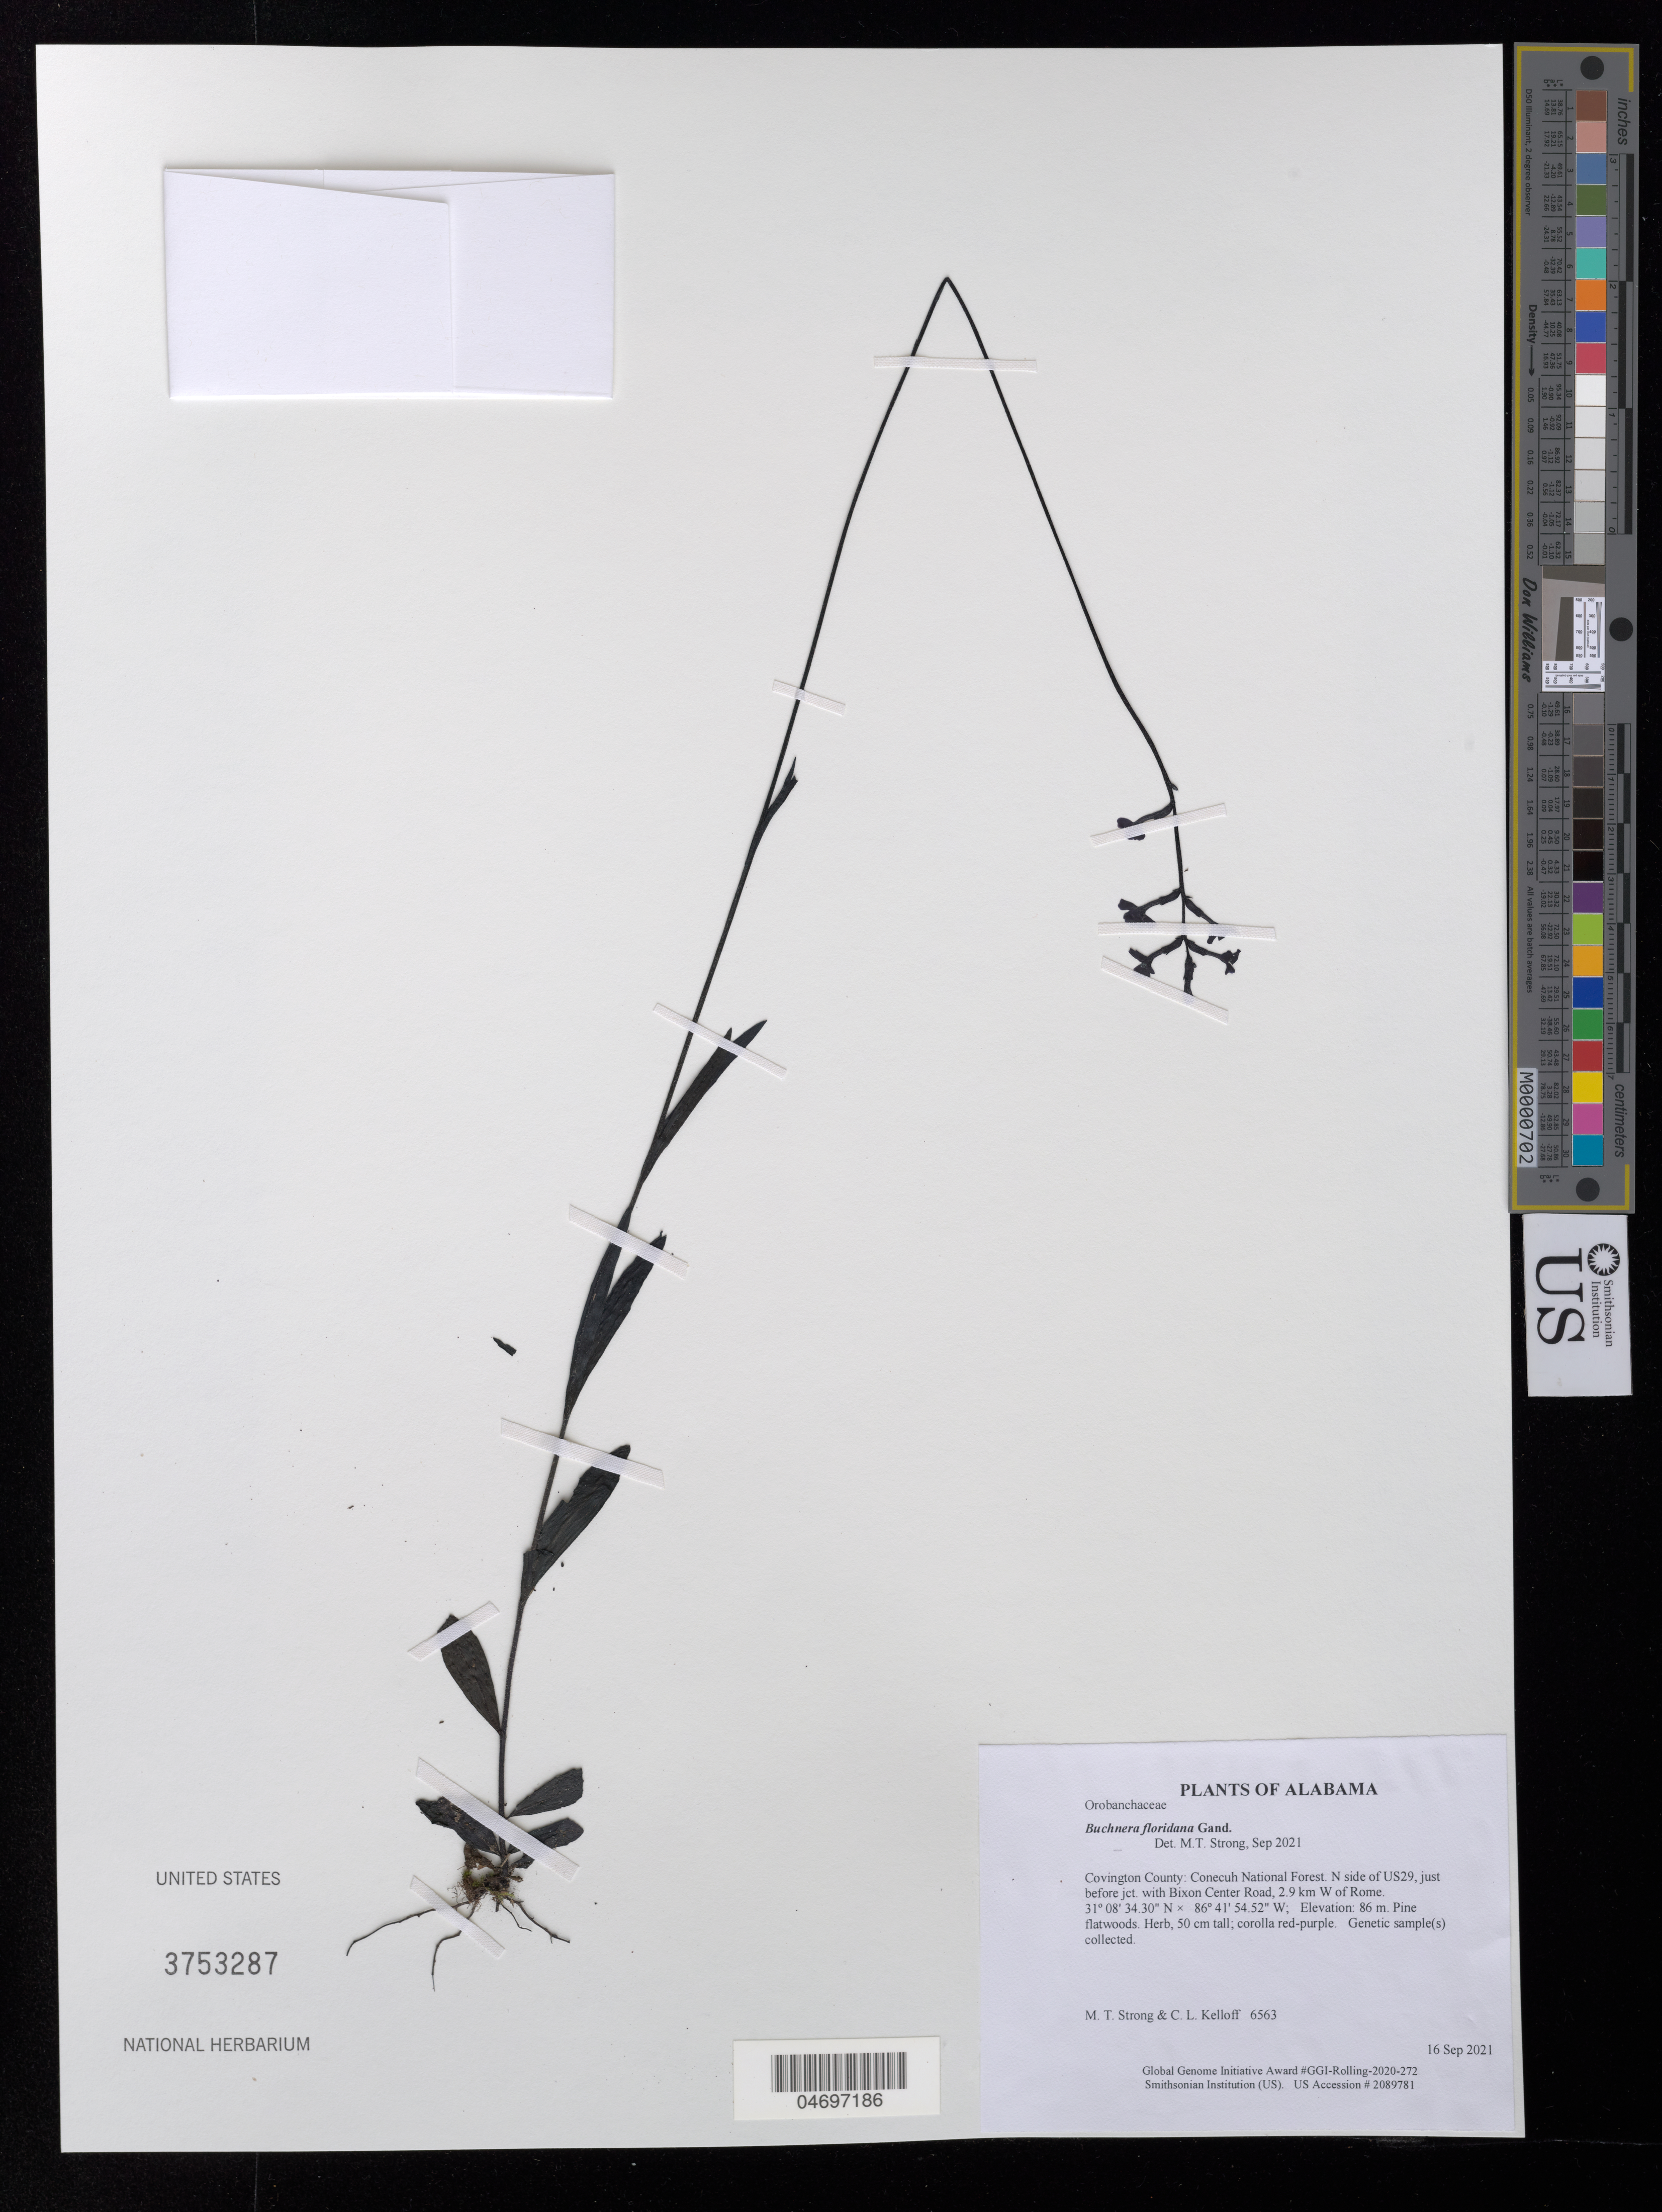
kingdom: Plantae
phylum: Tracheophyta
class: Magnoliopsida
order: Lamiales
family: Orobanchaceae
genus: Buchnera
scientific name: Buchnera floridana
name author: Gand.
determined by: Strong, Mark T.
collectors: M. T. Strong & C. L. Kelloff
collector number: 6563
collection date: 2021-09-16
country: United States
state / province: Alabama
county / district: Covington County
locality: Conecuh National Forest. N side of US29, just before jct. with Bixon Center Road, 2.9 km W of Rome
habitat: Pine flatwoods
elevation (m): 86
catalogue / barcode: US 3753287